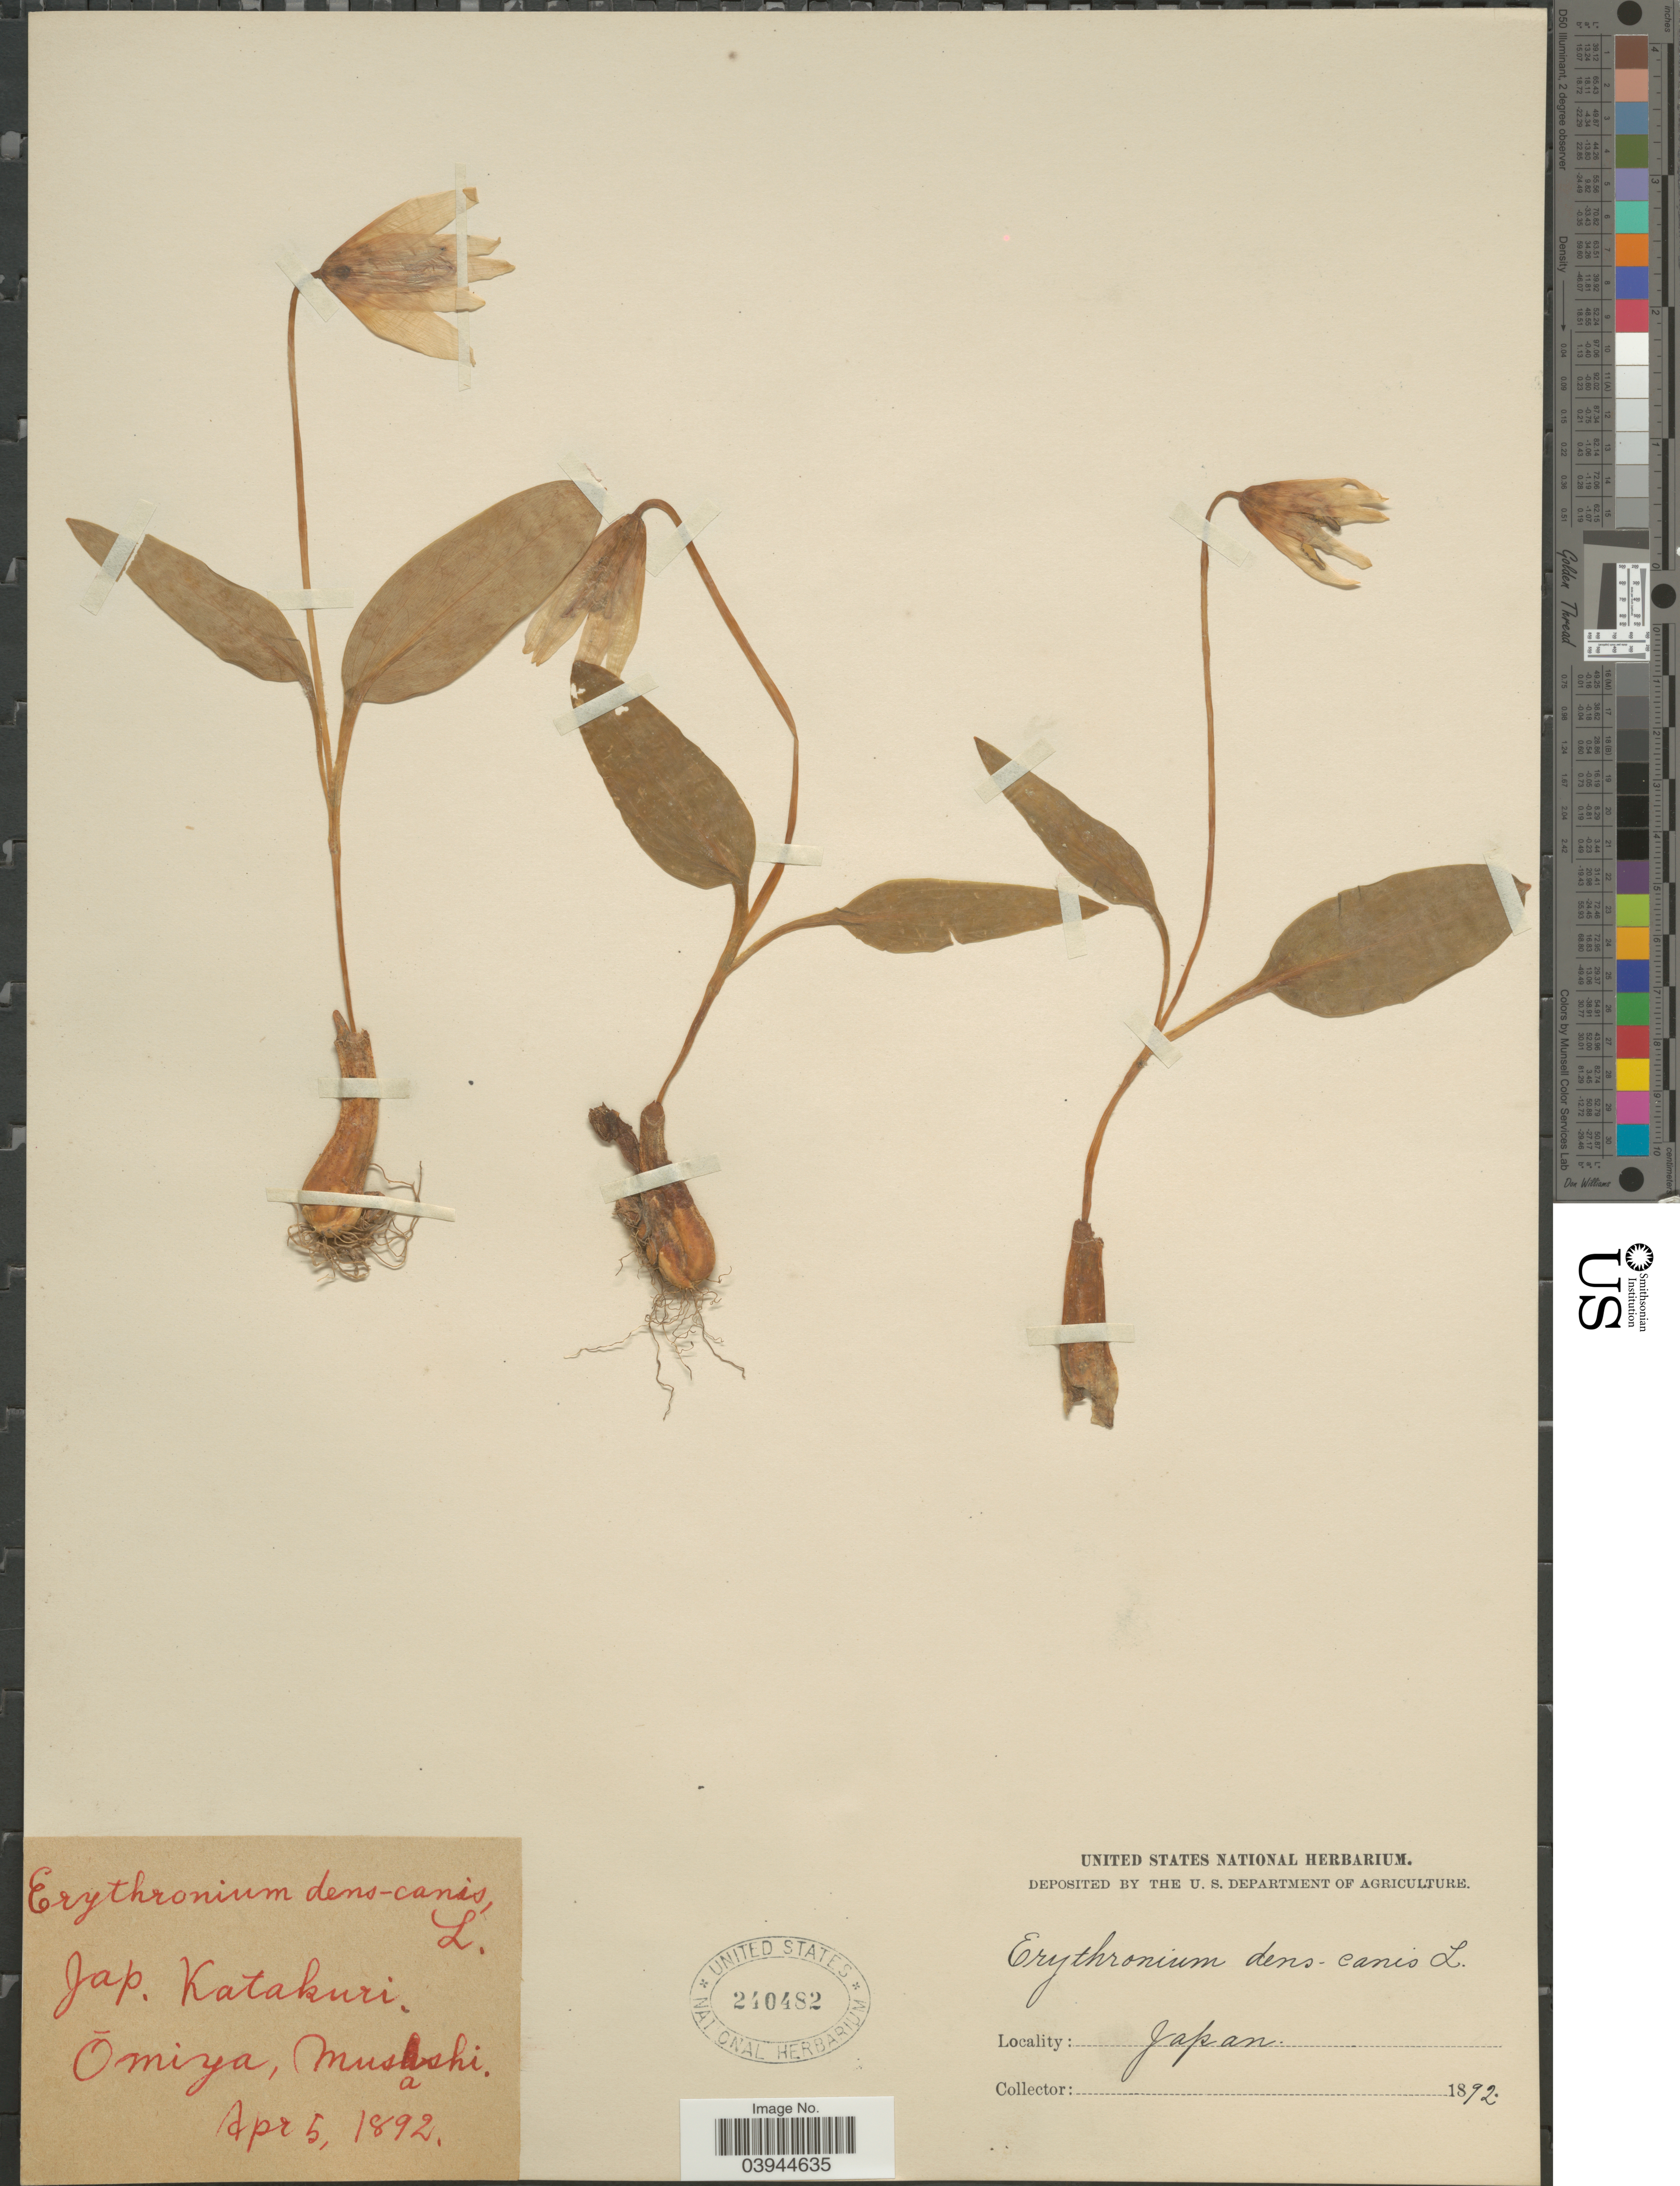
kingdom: Plantae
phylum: Tracheophyta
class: Liliopsida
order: Liliales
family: Liliaceae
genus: Erythronium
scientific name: Erythronium dens-canis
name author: L.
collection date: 1892-04-05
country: Japan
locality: Ōmiya, Musashi.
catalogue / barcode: US 240482